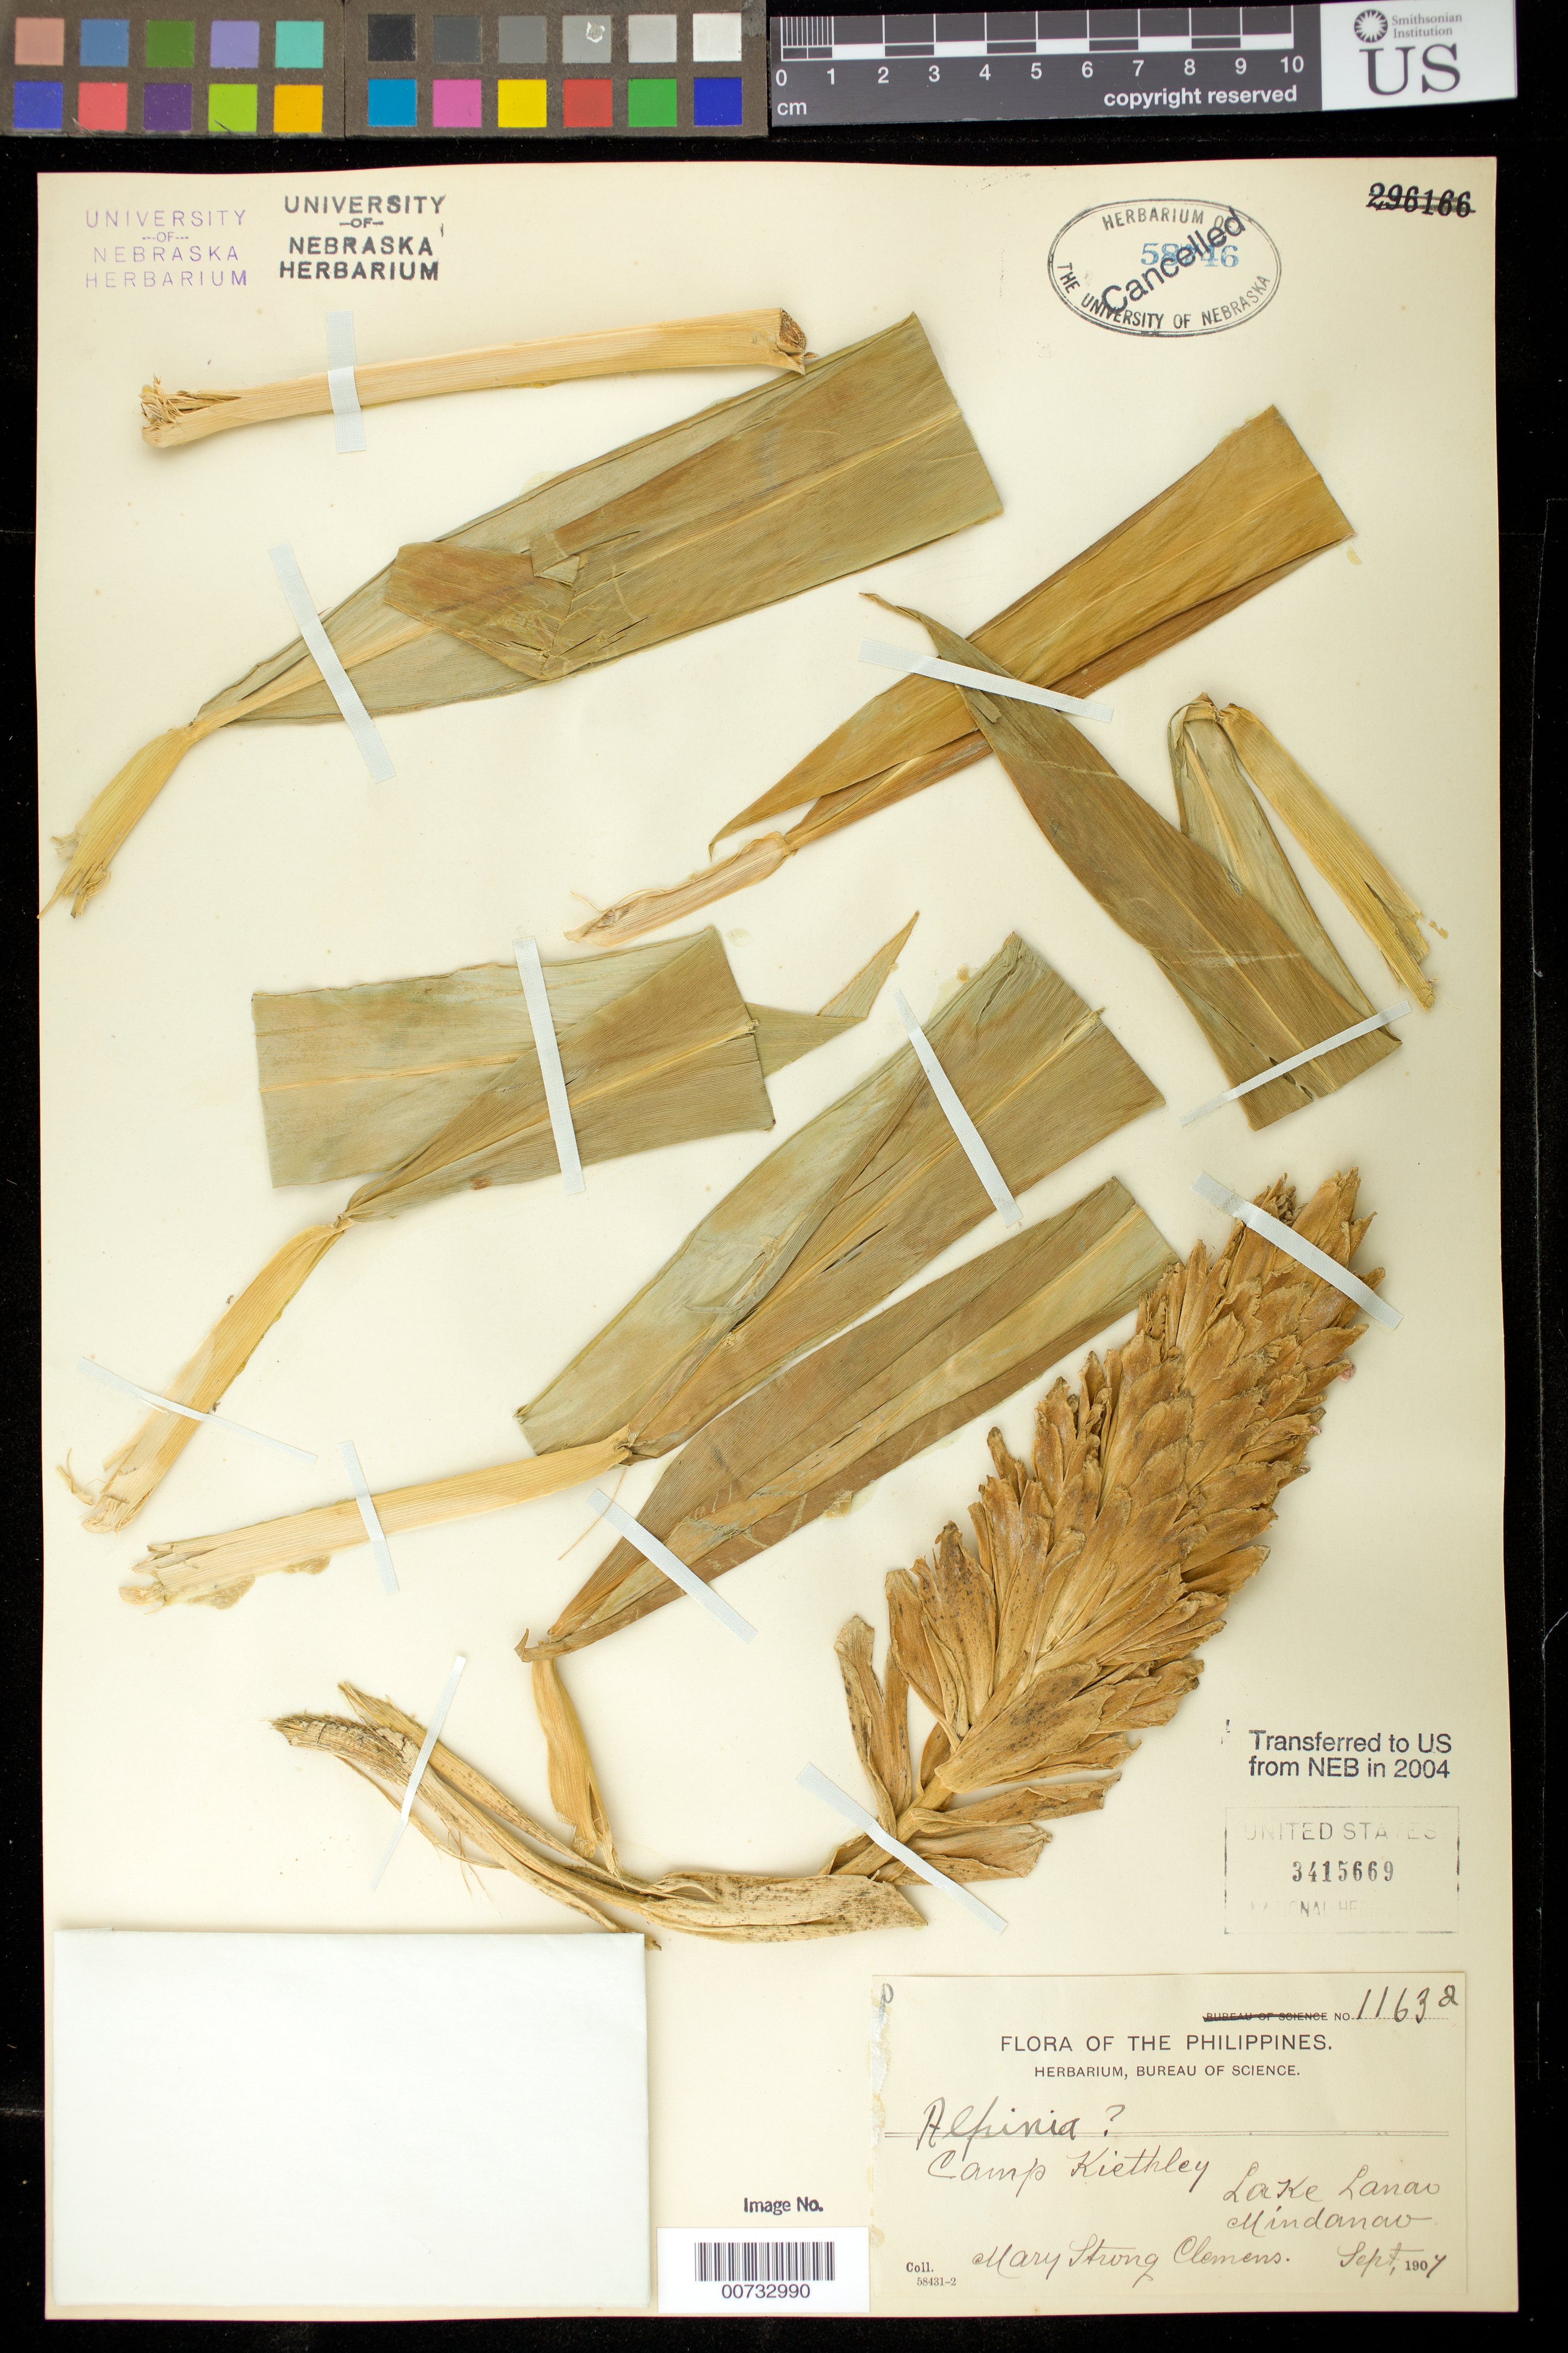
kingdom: Plantae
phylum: Tracheophyta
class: Liliopsida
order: Zingiberales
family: Zingiberaceae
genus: Alpinia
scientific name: Alpinia sp.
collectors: M. S. Clemens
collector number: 1163d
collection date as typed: Sep 1907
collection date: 1907-09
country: Philippines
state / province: Muslim Mindanao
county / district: Lanao del Sur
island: Mindanao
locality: Camp Keithley, Lake Lanao.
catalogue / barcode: US 3415669